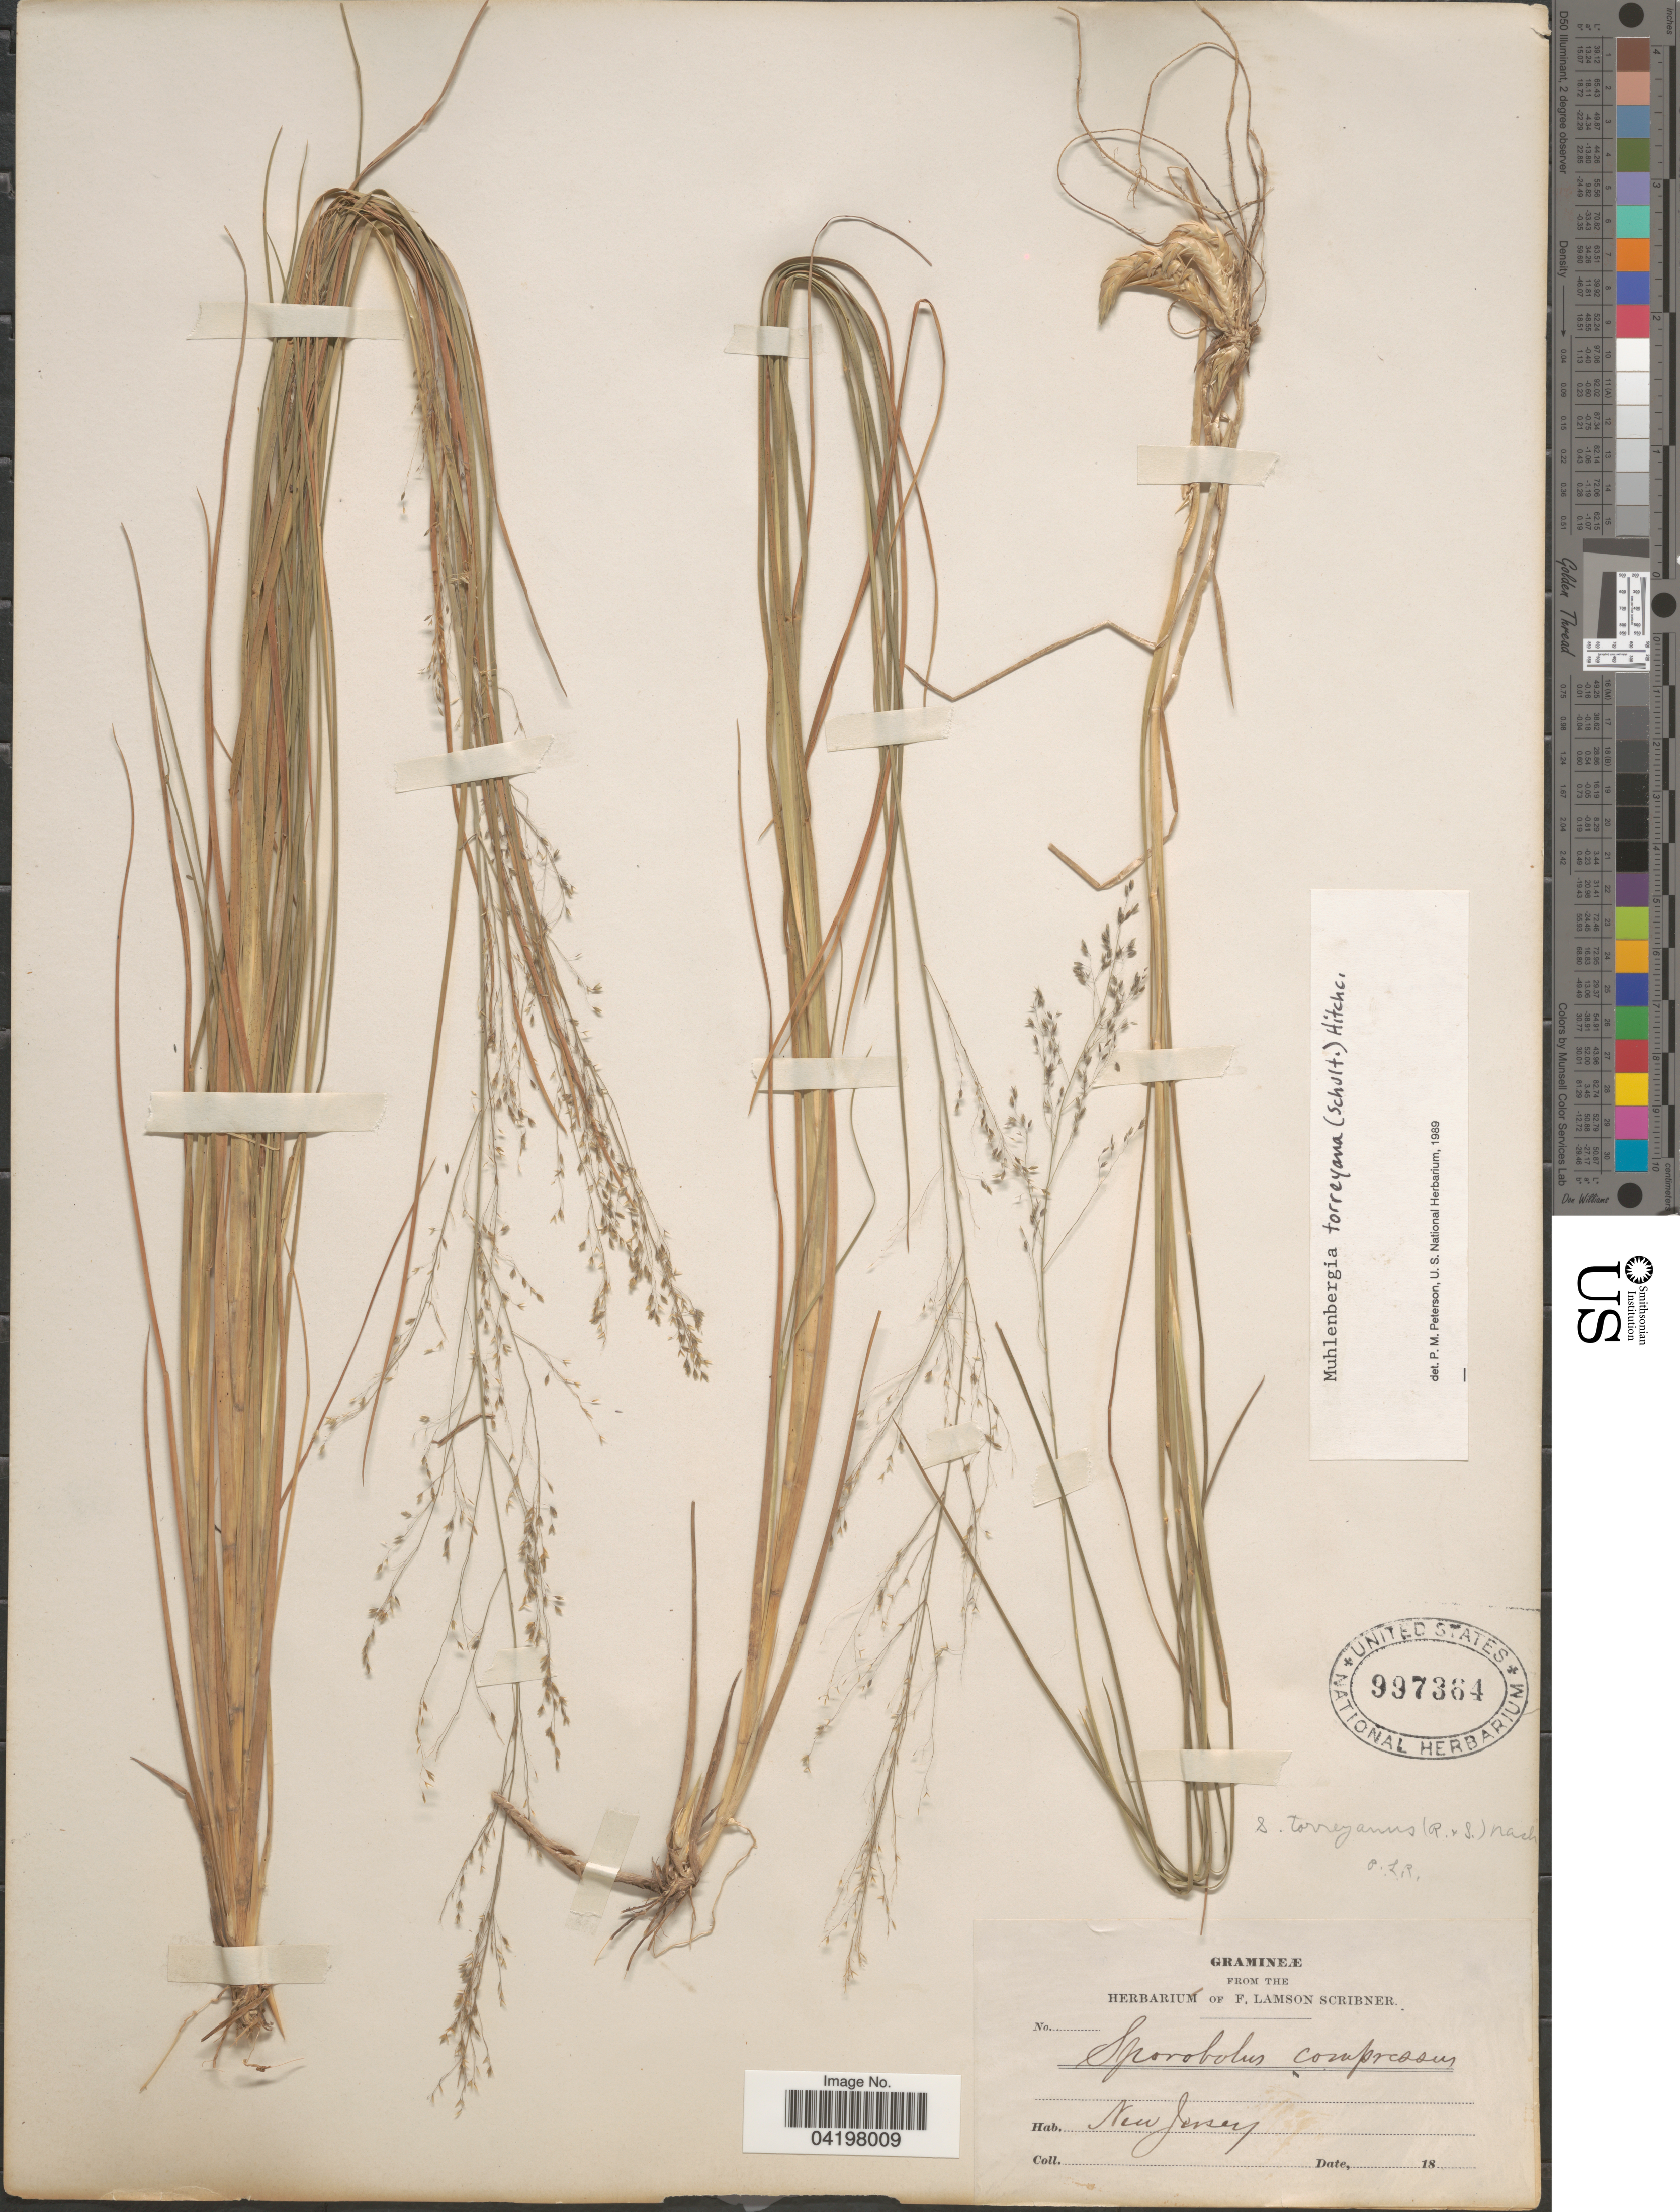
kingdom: Plantae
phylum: Tracheophyta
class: Liliopsida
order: Poales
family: Poaceae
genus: Muhlenbergia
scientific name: Muhlenbergia torreyana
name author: (Schult.) Hitchc.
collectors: ex herb. F. Lamson Scribner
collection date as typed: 18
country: United States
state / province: New Jersey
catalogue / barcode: US 997364